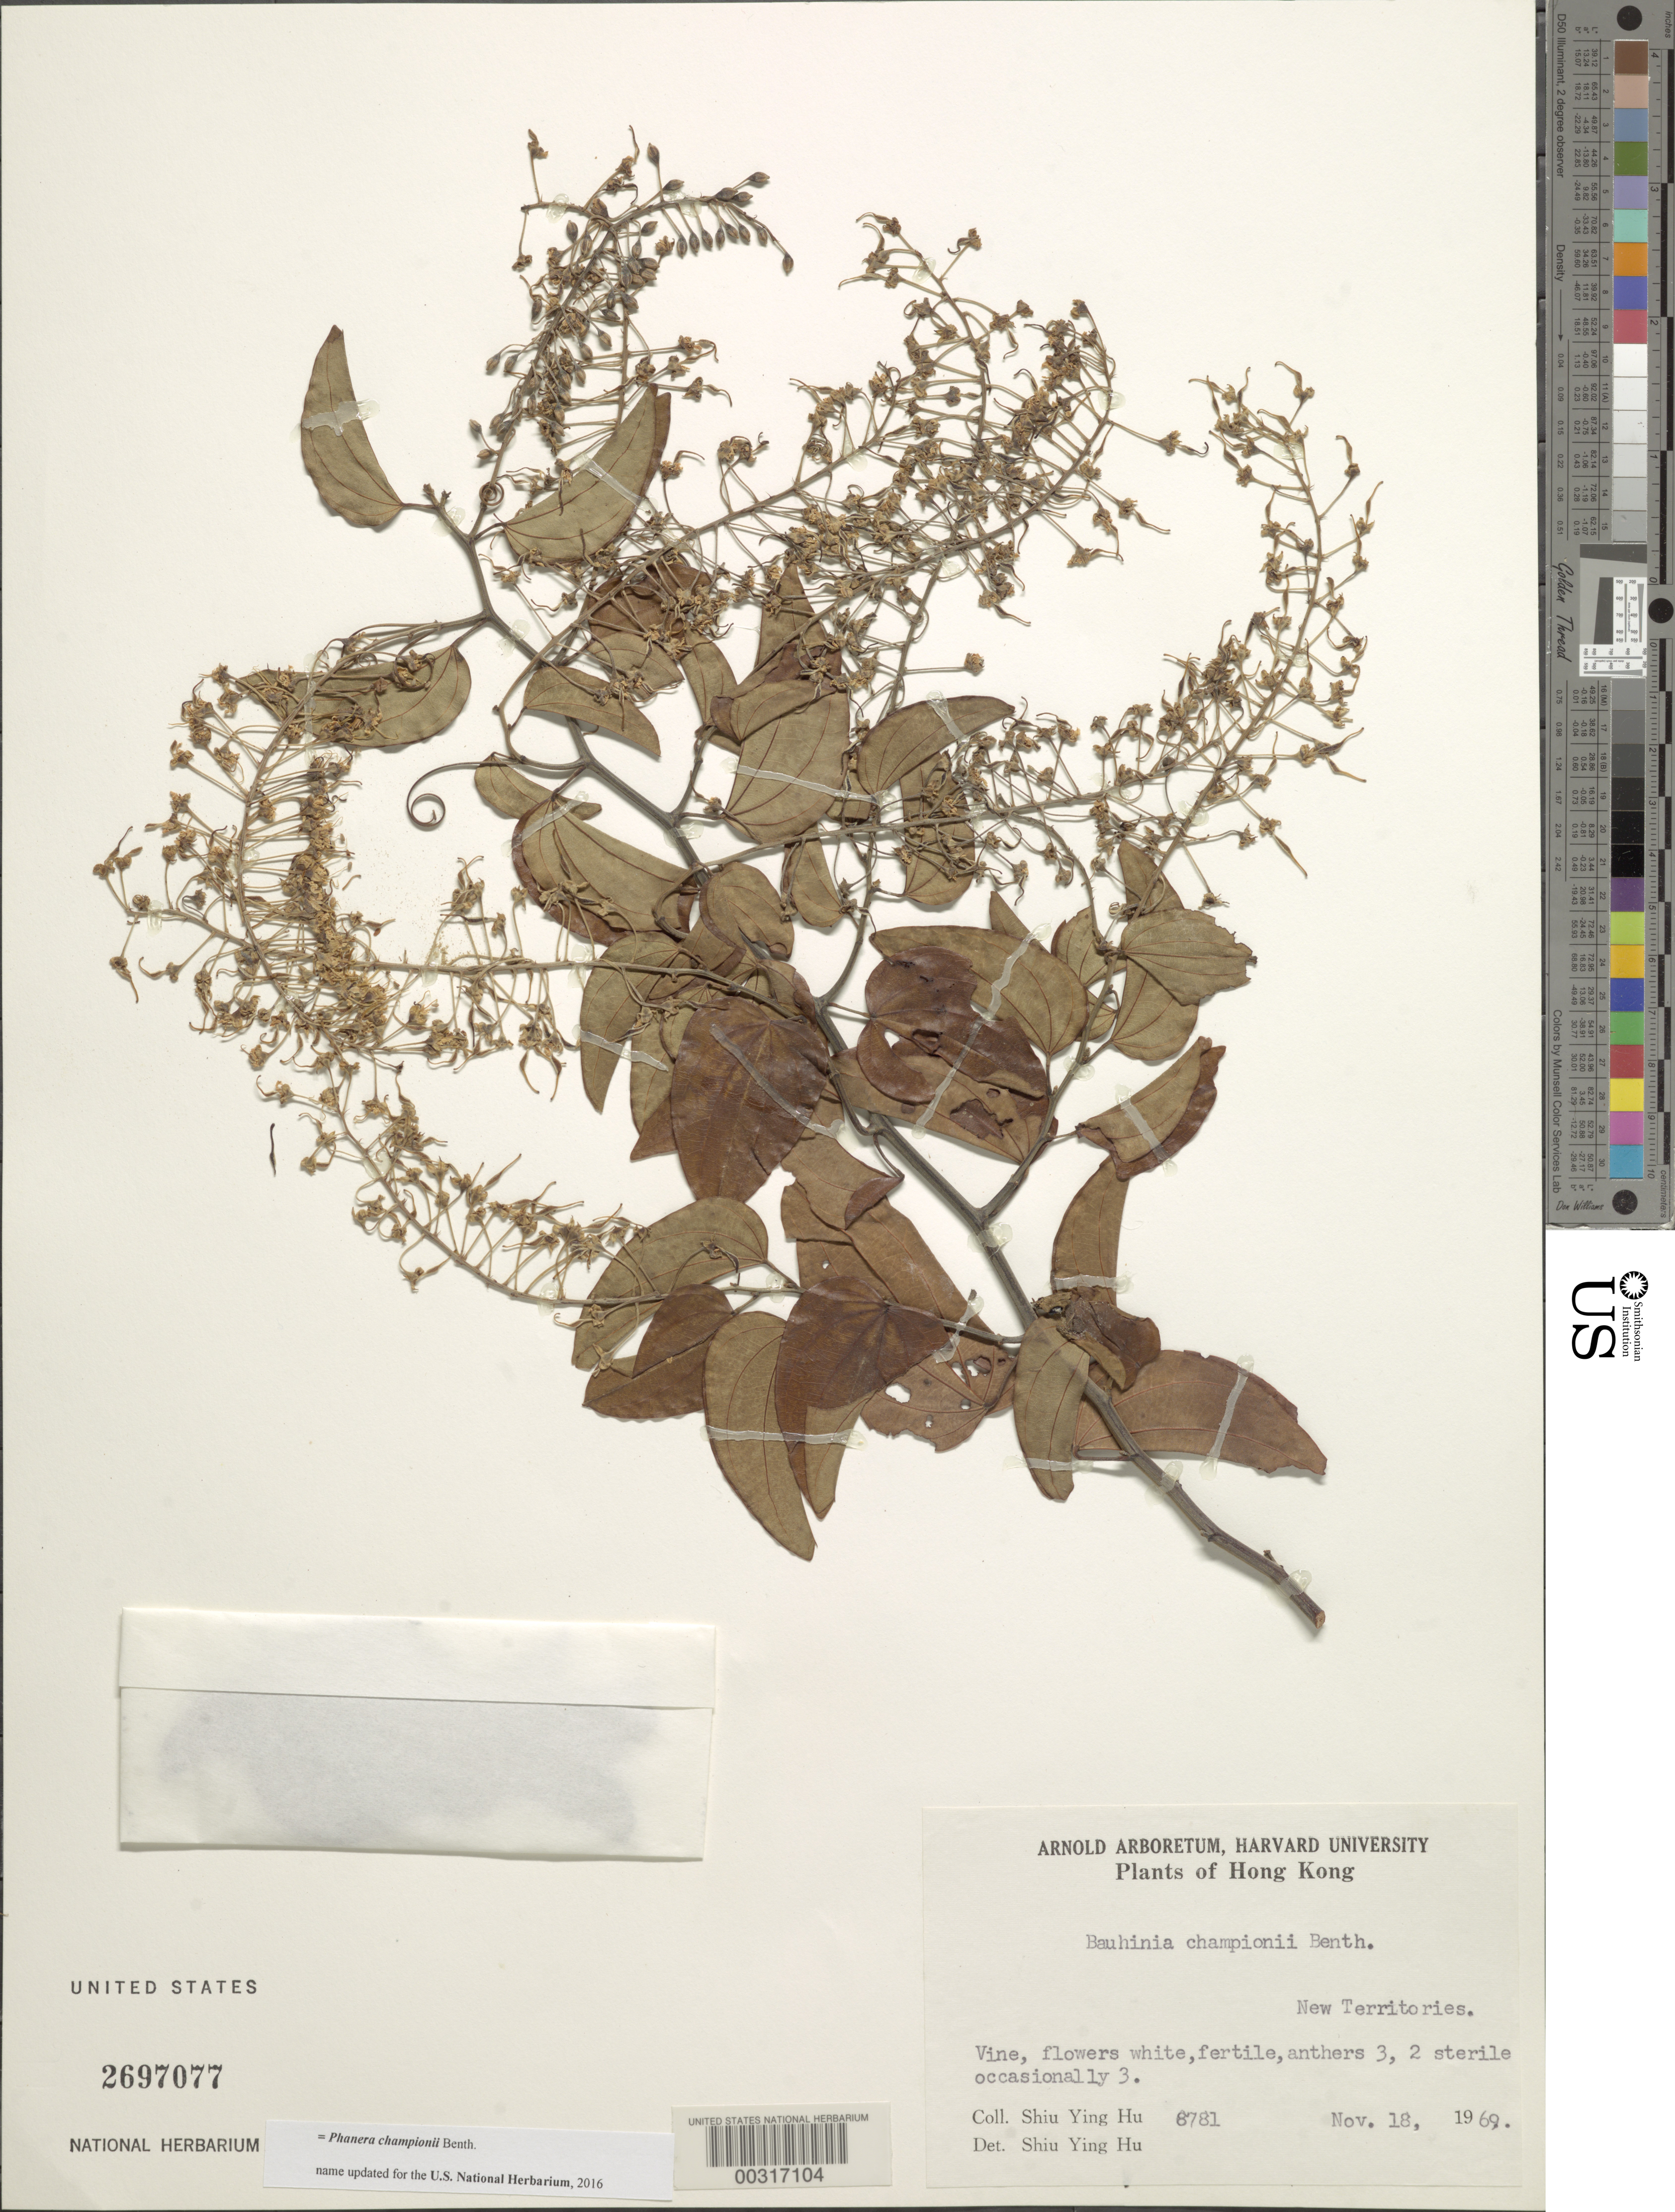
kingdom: Plantae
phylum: Tracheophyta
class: Magnoliopsida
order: Fabales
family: Fabaceae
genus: Phanera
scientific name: Phanera championii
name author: Benth.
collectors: S. Y. Hu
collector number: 8781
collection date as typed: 18 Nov 1969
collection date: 1969-11-18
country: China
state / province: Hong Kong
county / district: New Territories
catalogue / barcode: US 2697077